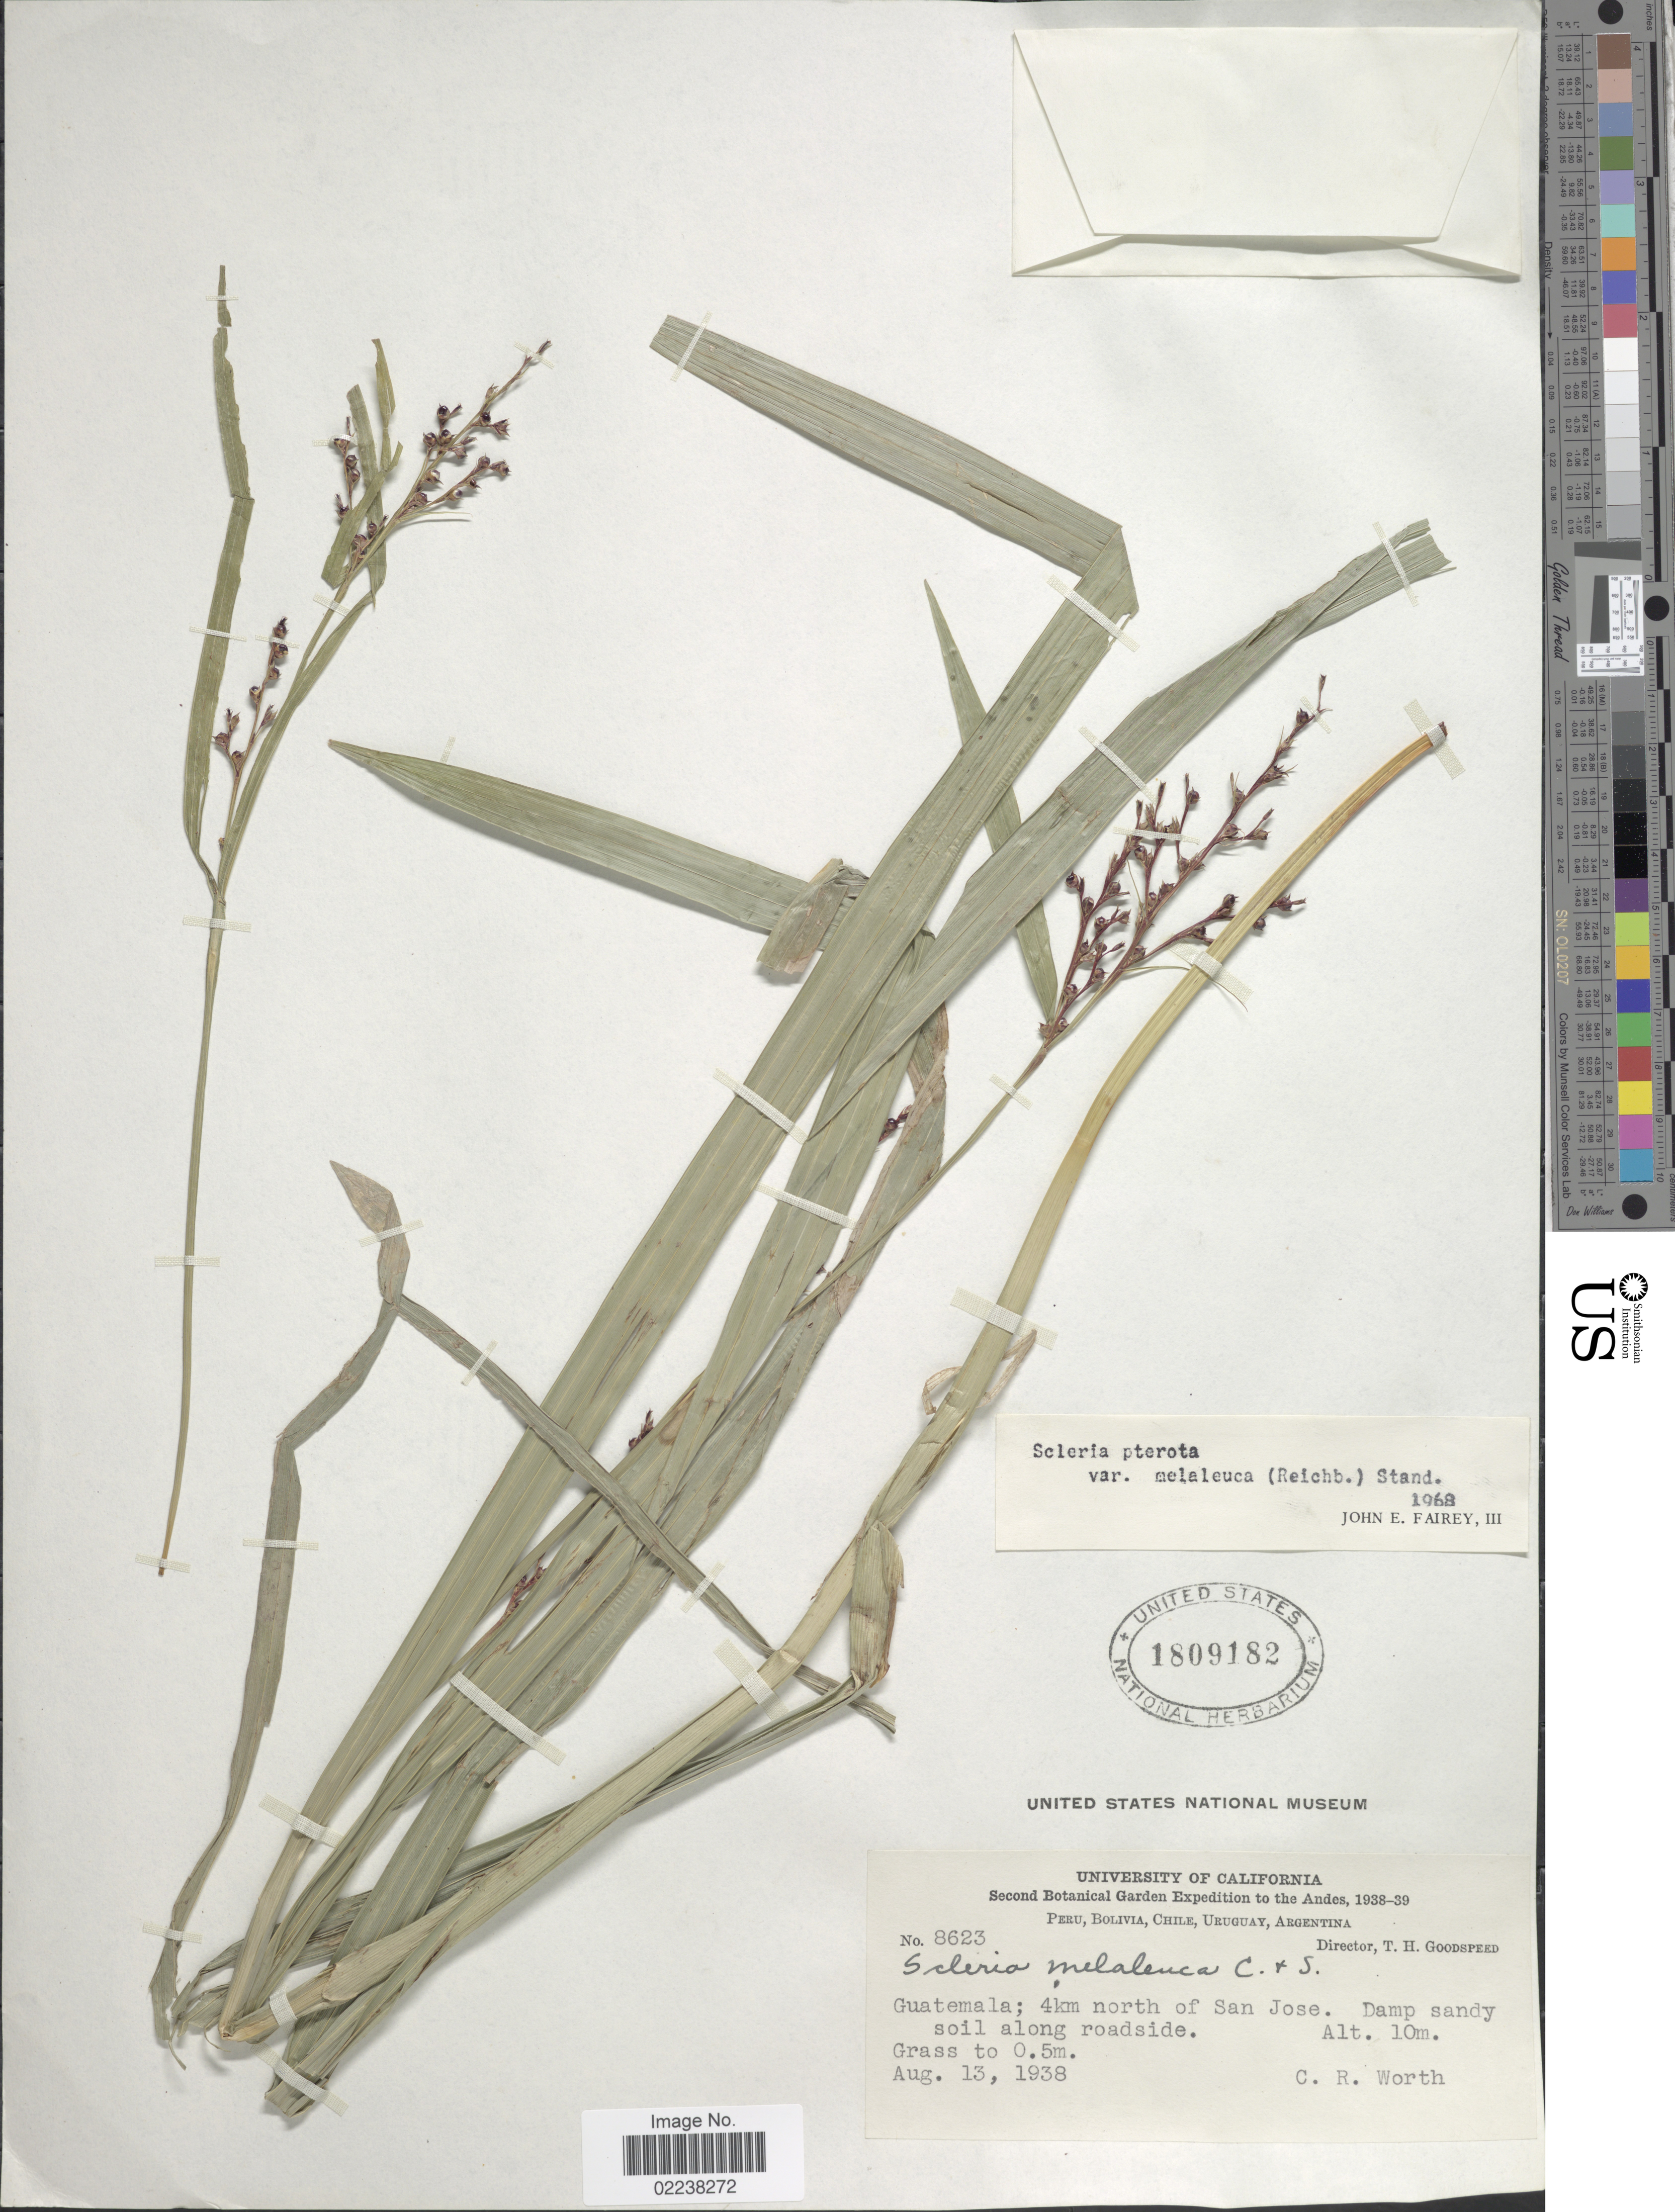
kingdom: Plantae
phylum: Tracheophyta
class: Liliopsida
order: Poales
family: Cyperaceae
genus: Scleria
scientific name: Scleria gaertneri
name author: Raddi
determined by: Strong, Mark T., (BOT), Smithsonian Institution - National Museum of Natural History (UNITED STATES)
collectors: C. R. Worth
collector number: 8623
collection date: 1938-08-13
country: Guatemala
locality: The Andes, Guatemala; 4 km north of San Jose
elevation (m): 10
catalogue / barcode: US 1809182